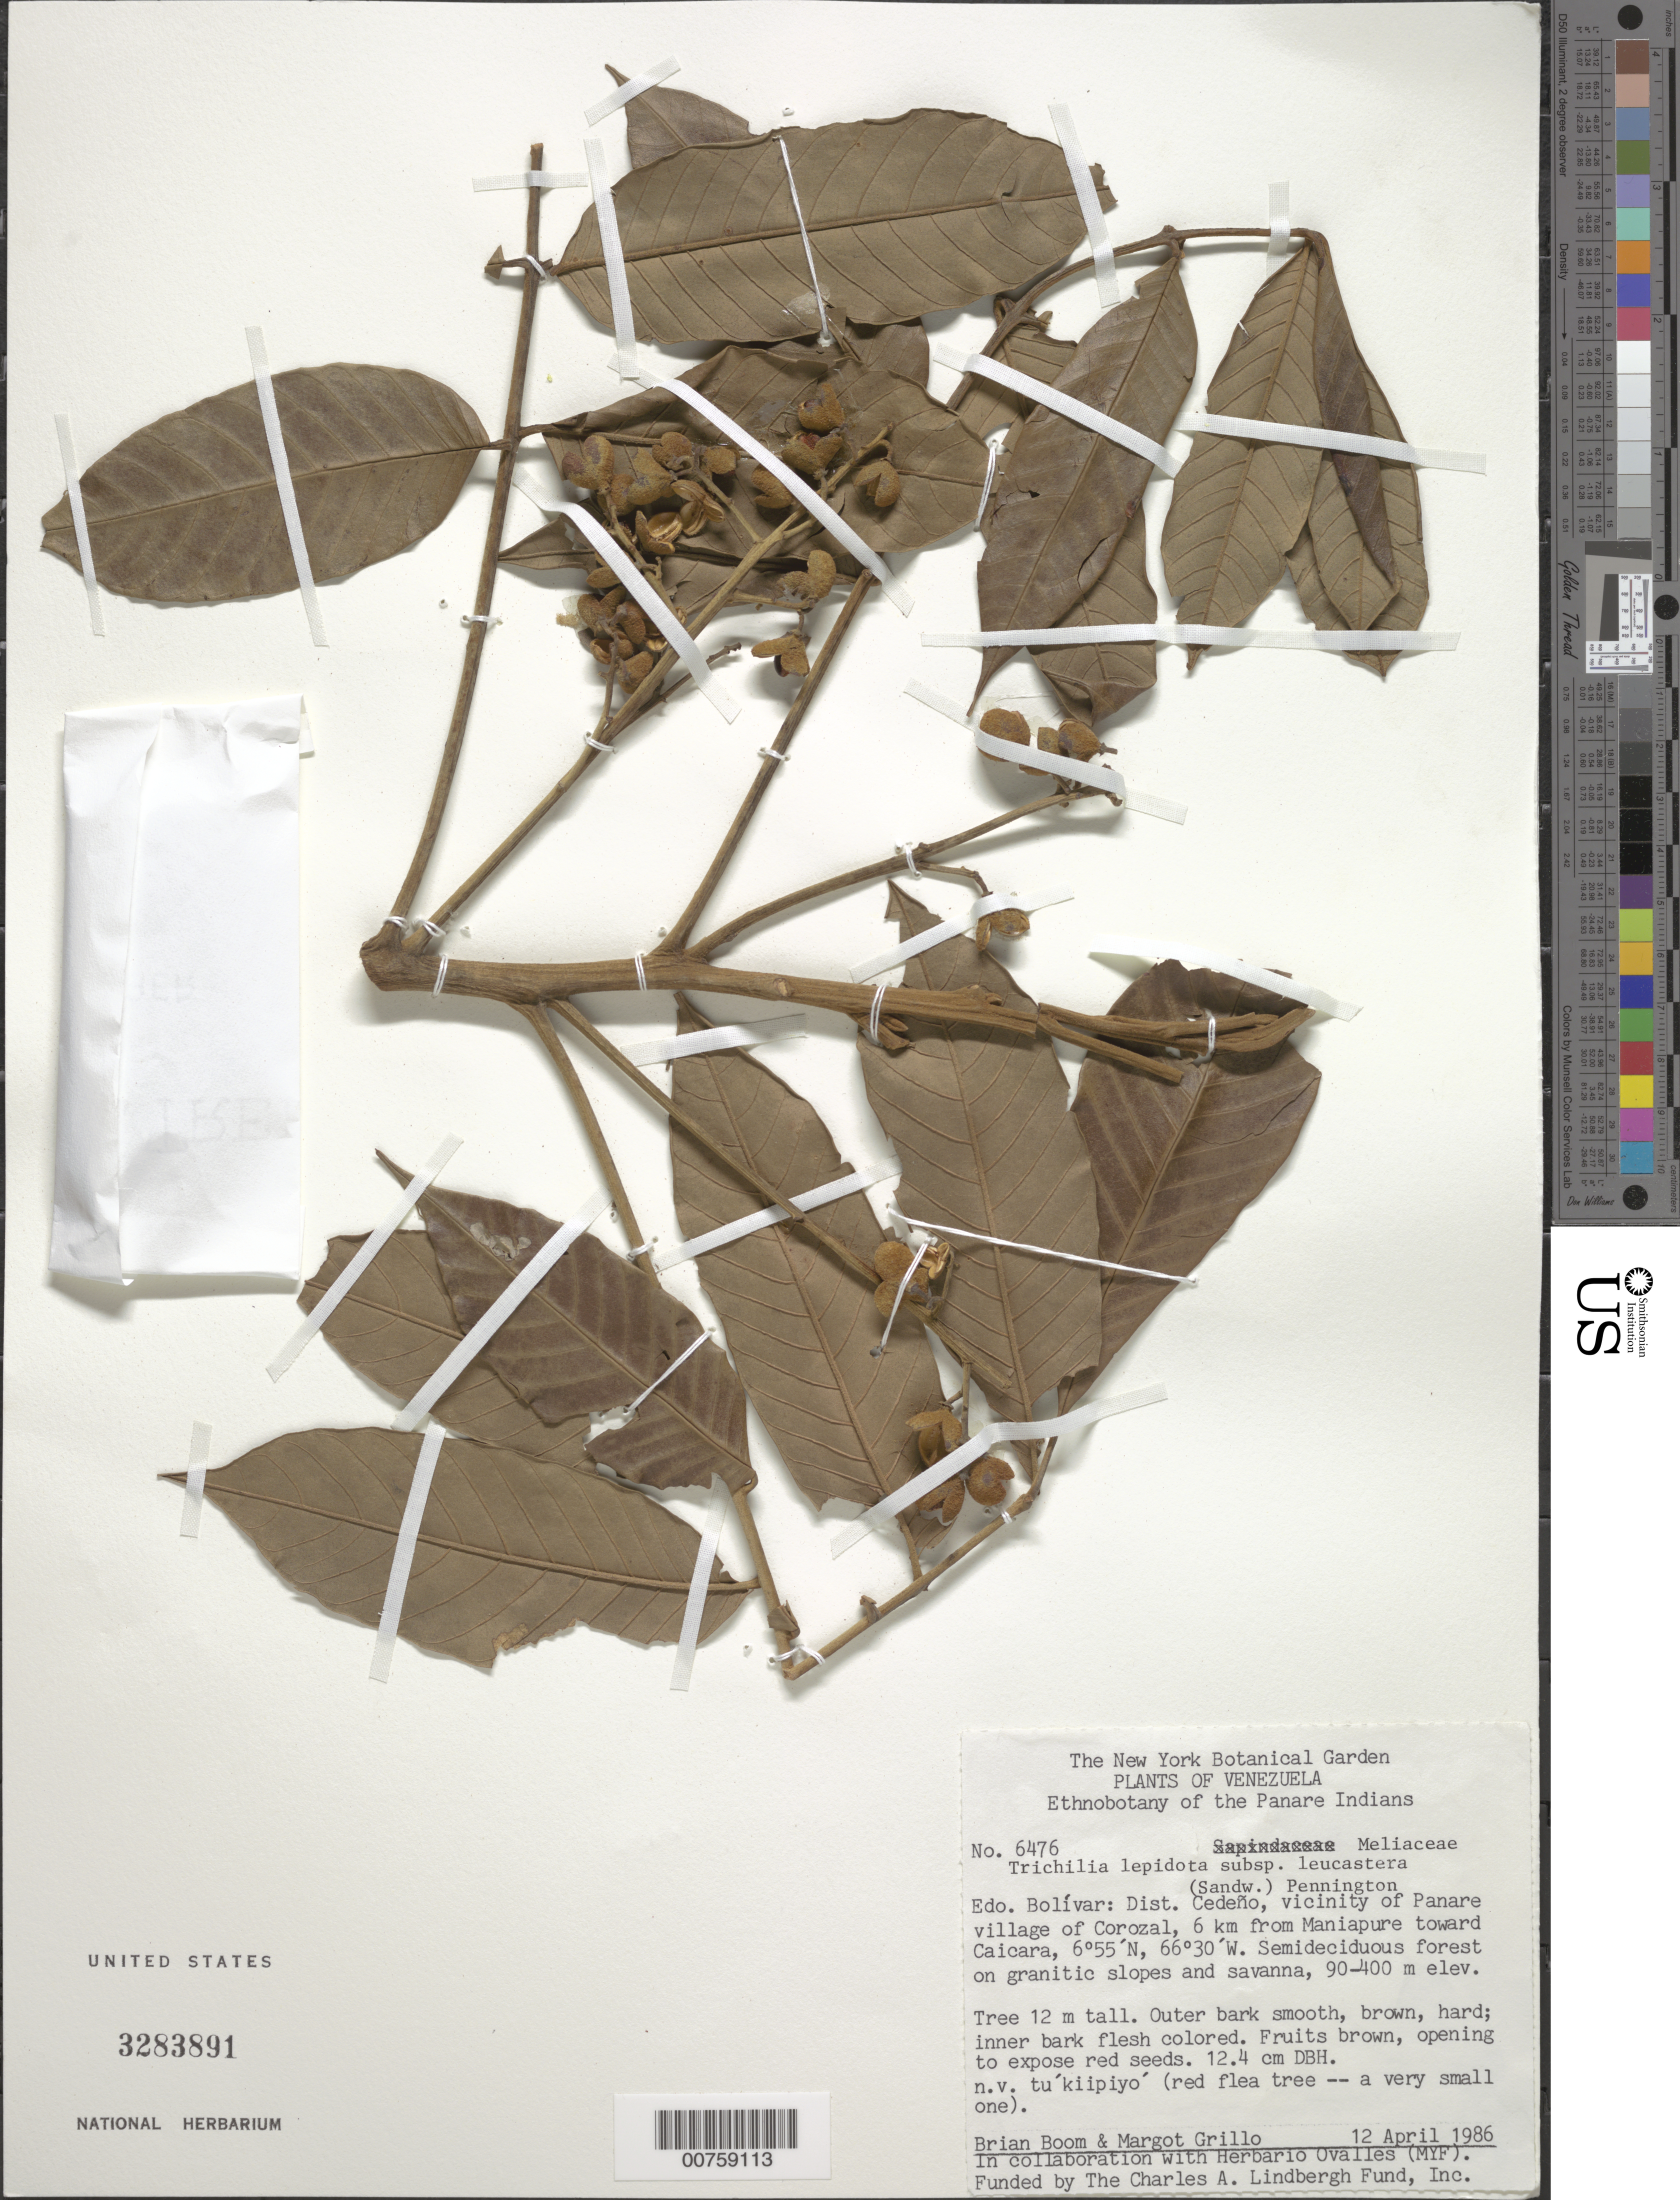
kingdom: Plantae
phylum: Tracheophyta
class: Magnoliopsida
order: Sapindales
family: Meliaceae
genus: Trichilia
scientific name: Trichilia lepidota subsp. leucastra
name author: (Sandwith) T.D. Penn.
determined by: Pennington, T. D., (K)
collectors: B. M. Boom & M. Grillo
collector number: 6476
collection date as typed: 12-Apr-86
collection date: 1986-04-12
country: Venezuela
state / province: Bolívar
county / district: Cedeño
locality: Panare village of Corozal, vic., 6 km from Maniapure toward Caicara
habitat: Semideciduous forest on granitic slopes and savanna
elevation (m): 90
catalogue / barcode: US 3283891